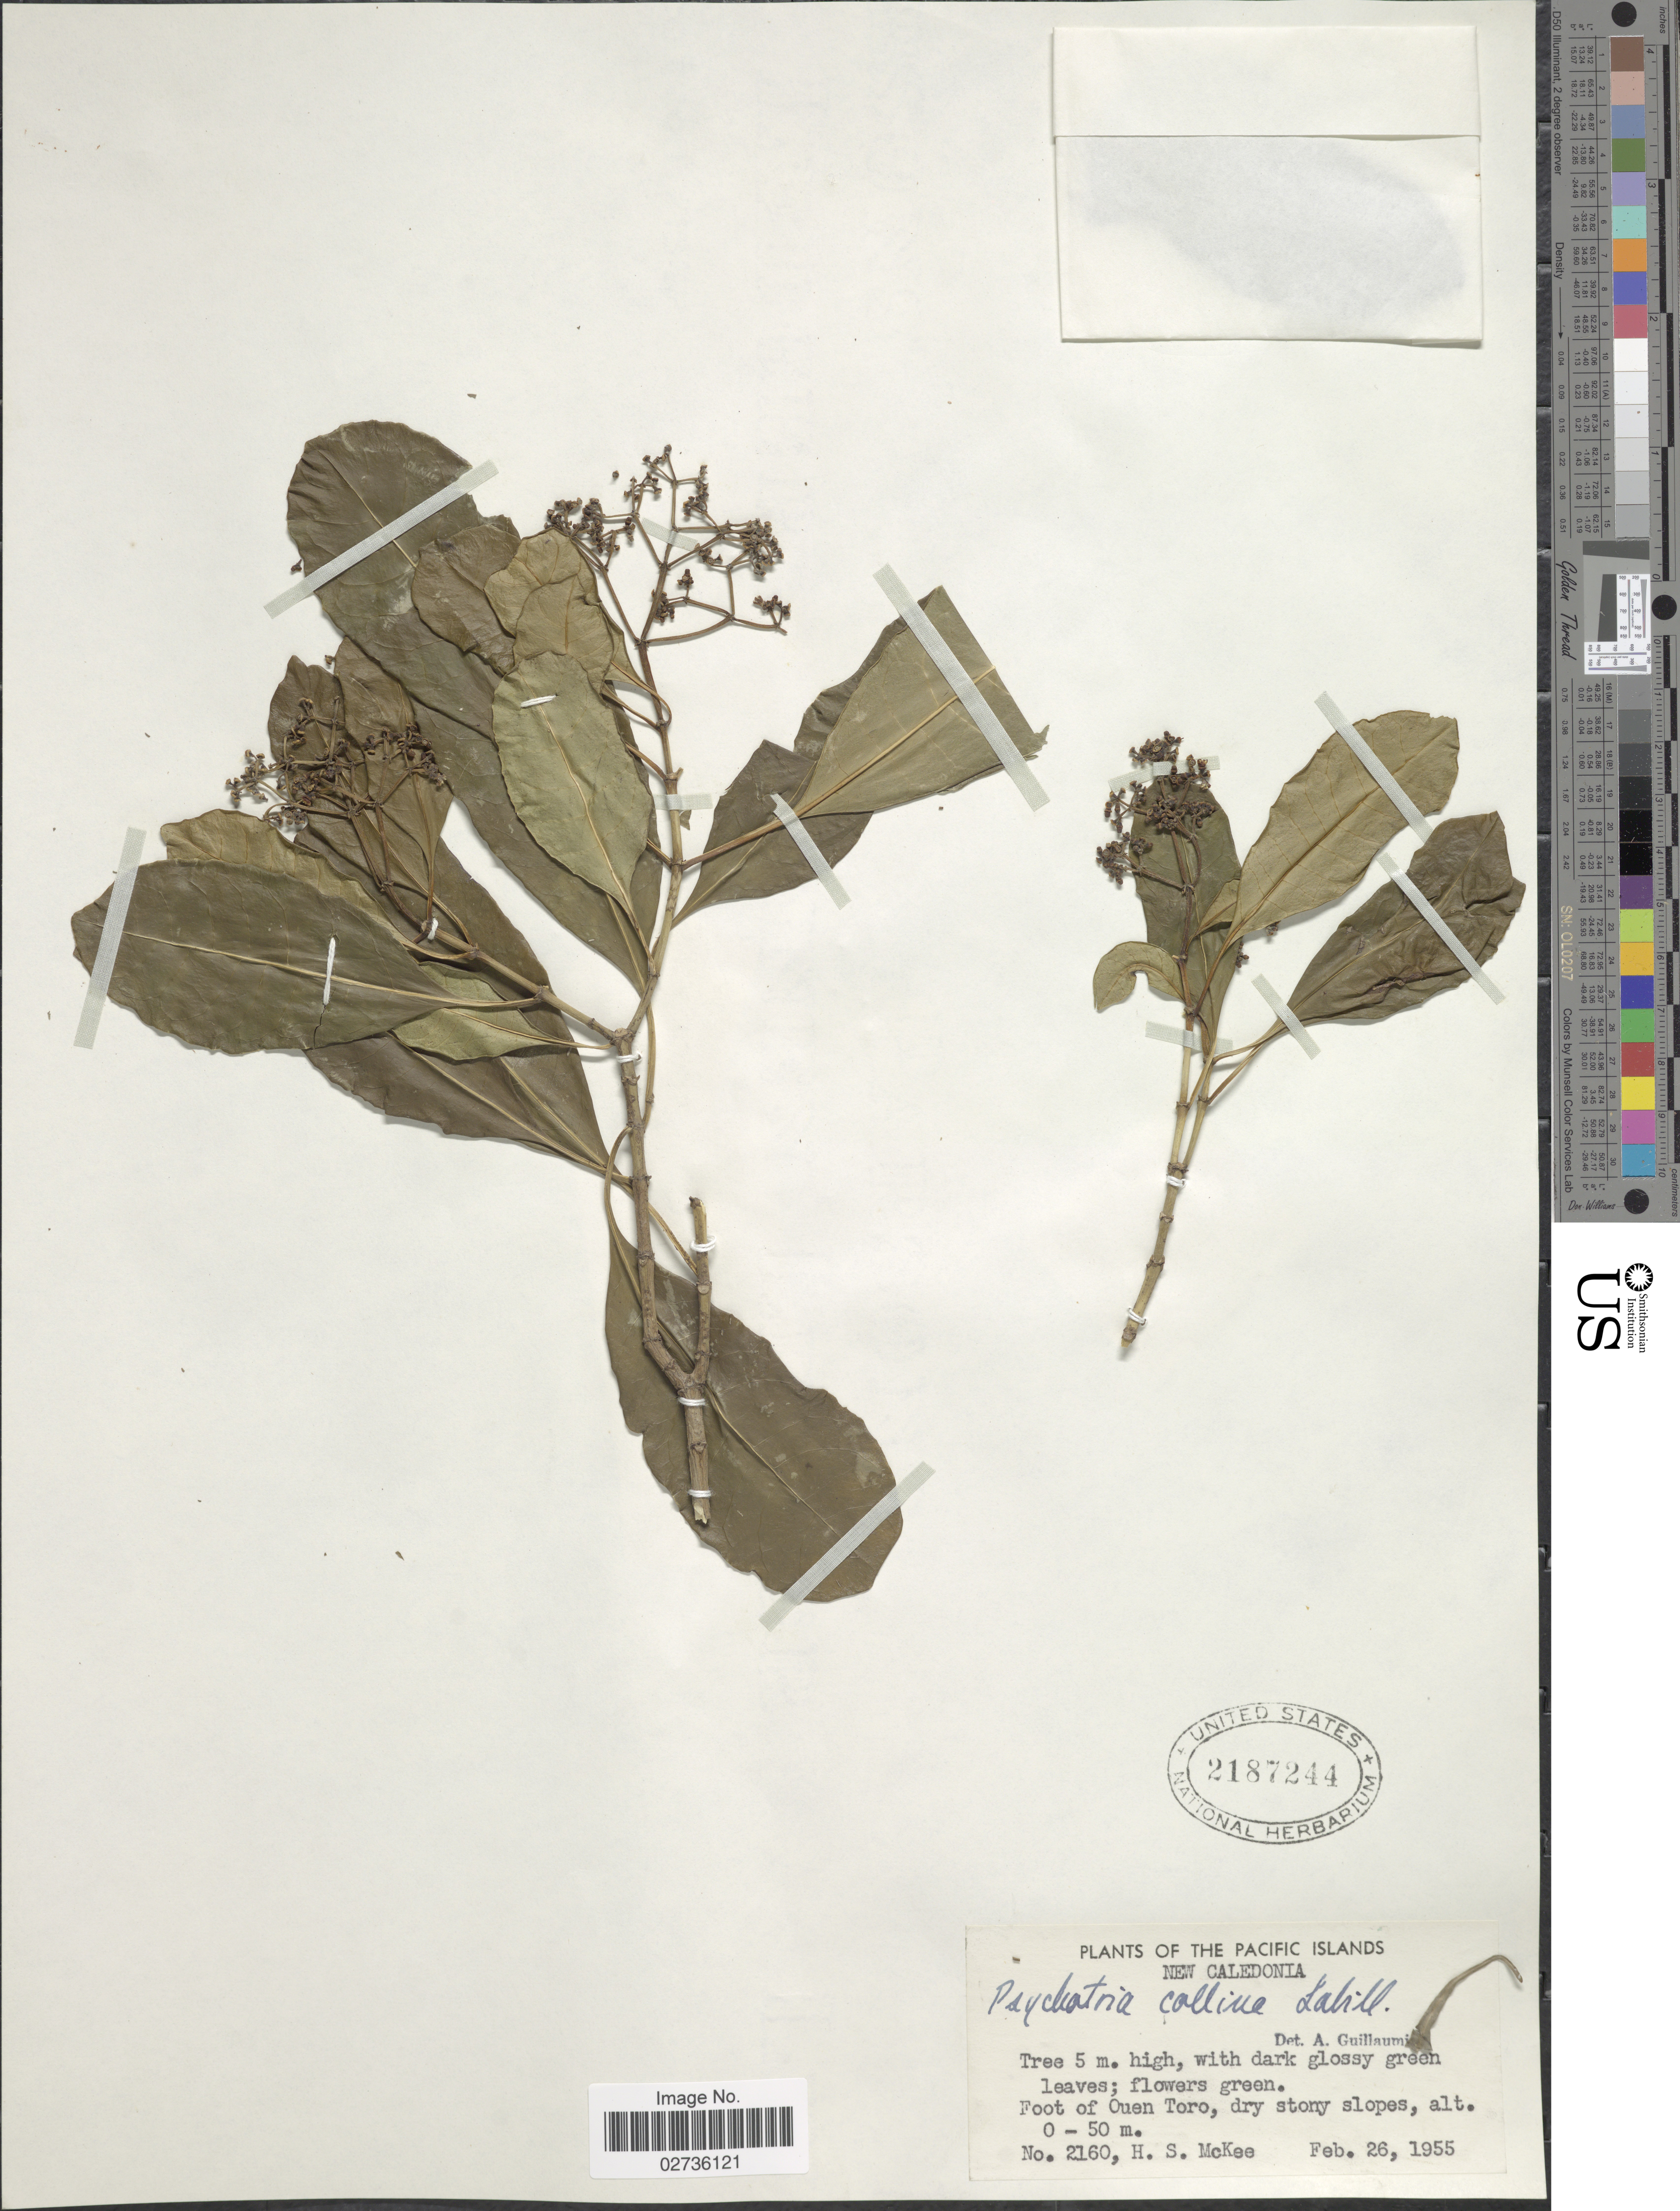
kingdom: Plantae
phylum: Tracheophyta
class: Magnoliopsida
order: Gentianales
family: Rubiaceae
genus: Psychotria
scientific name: Psychotria collina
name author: Labill.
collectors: H. S. McKee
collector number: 2160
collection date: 1955-02-26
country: New Caledonia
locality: The Pacific Islands. Foot of Ouen Toro, dry stony slopes.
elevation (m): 0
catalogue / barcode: US 2187244